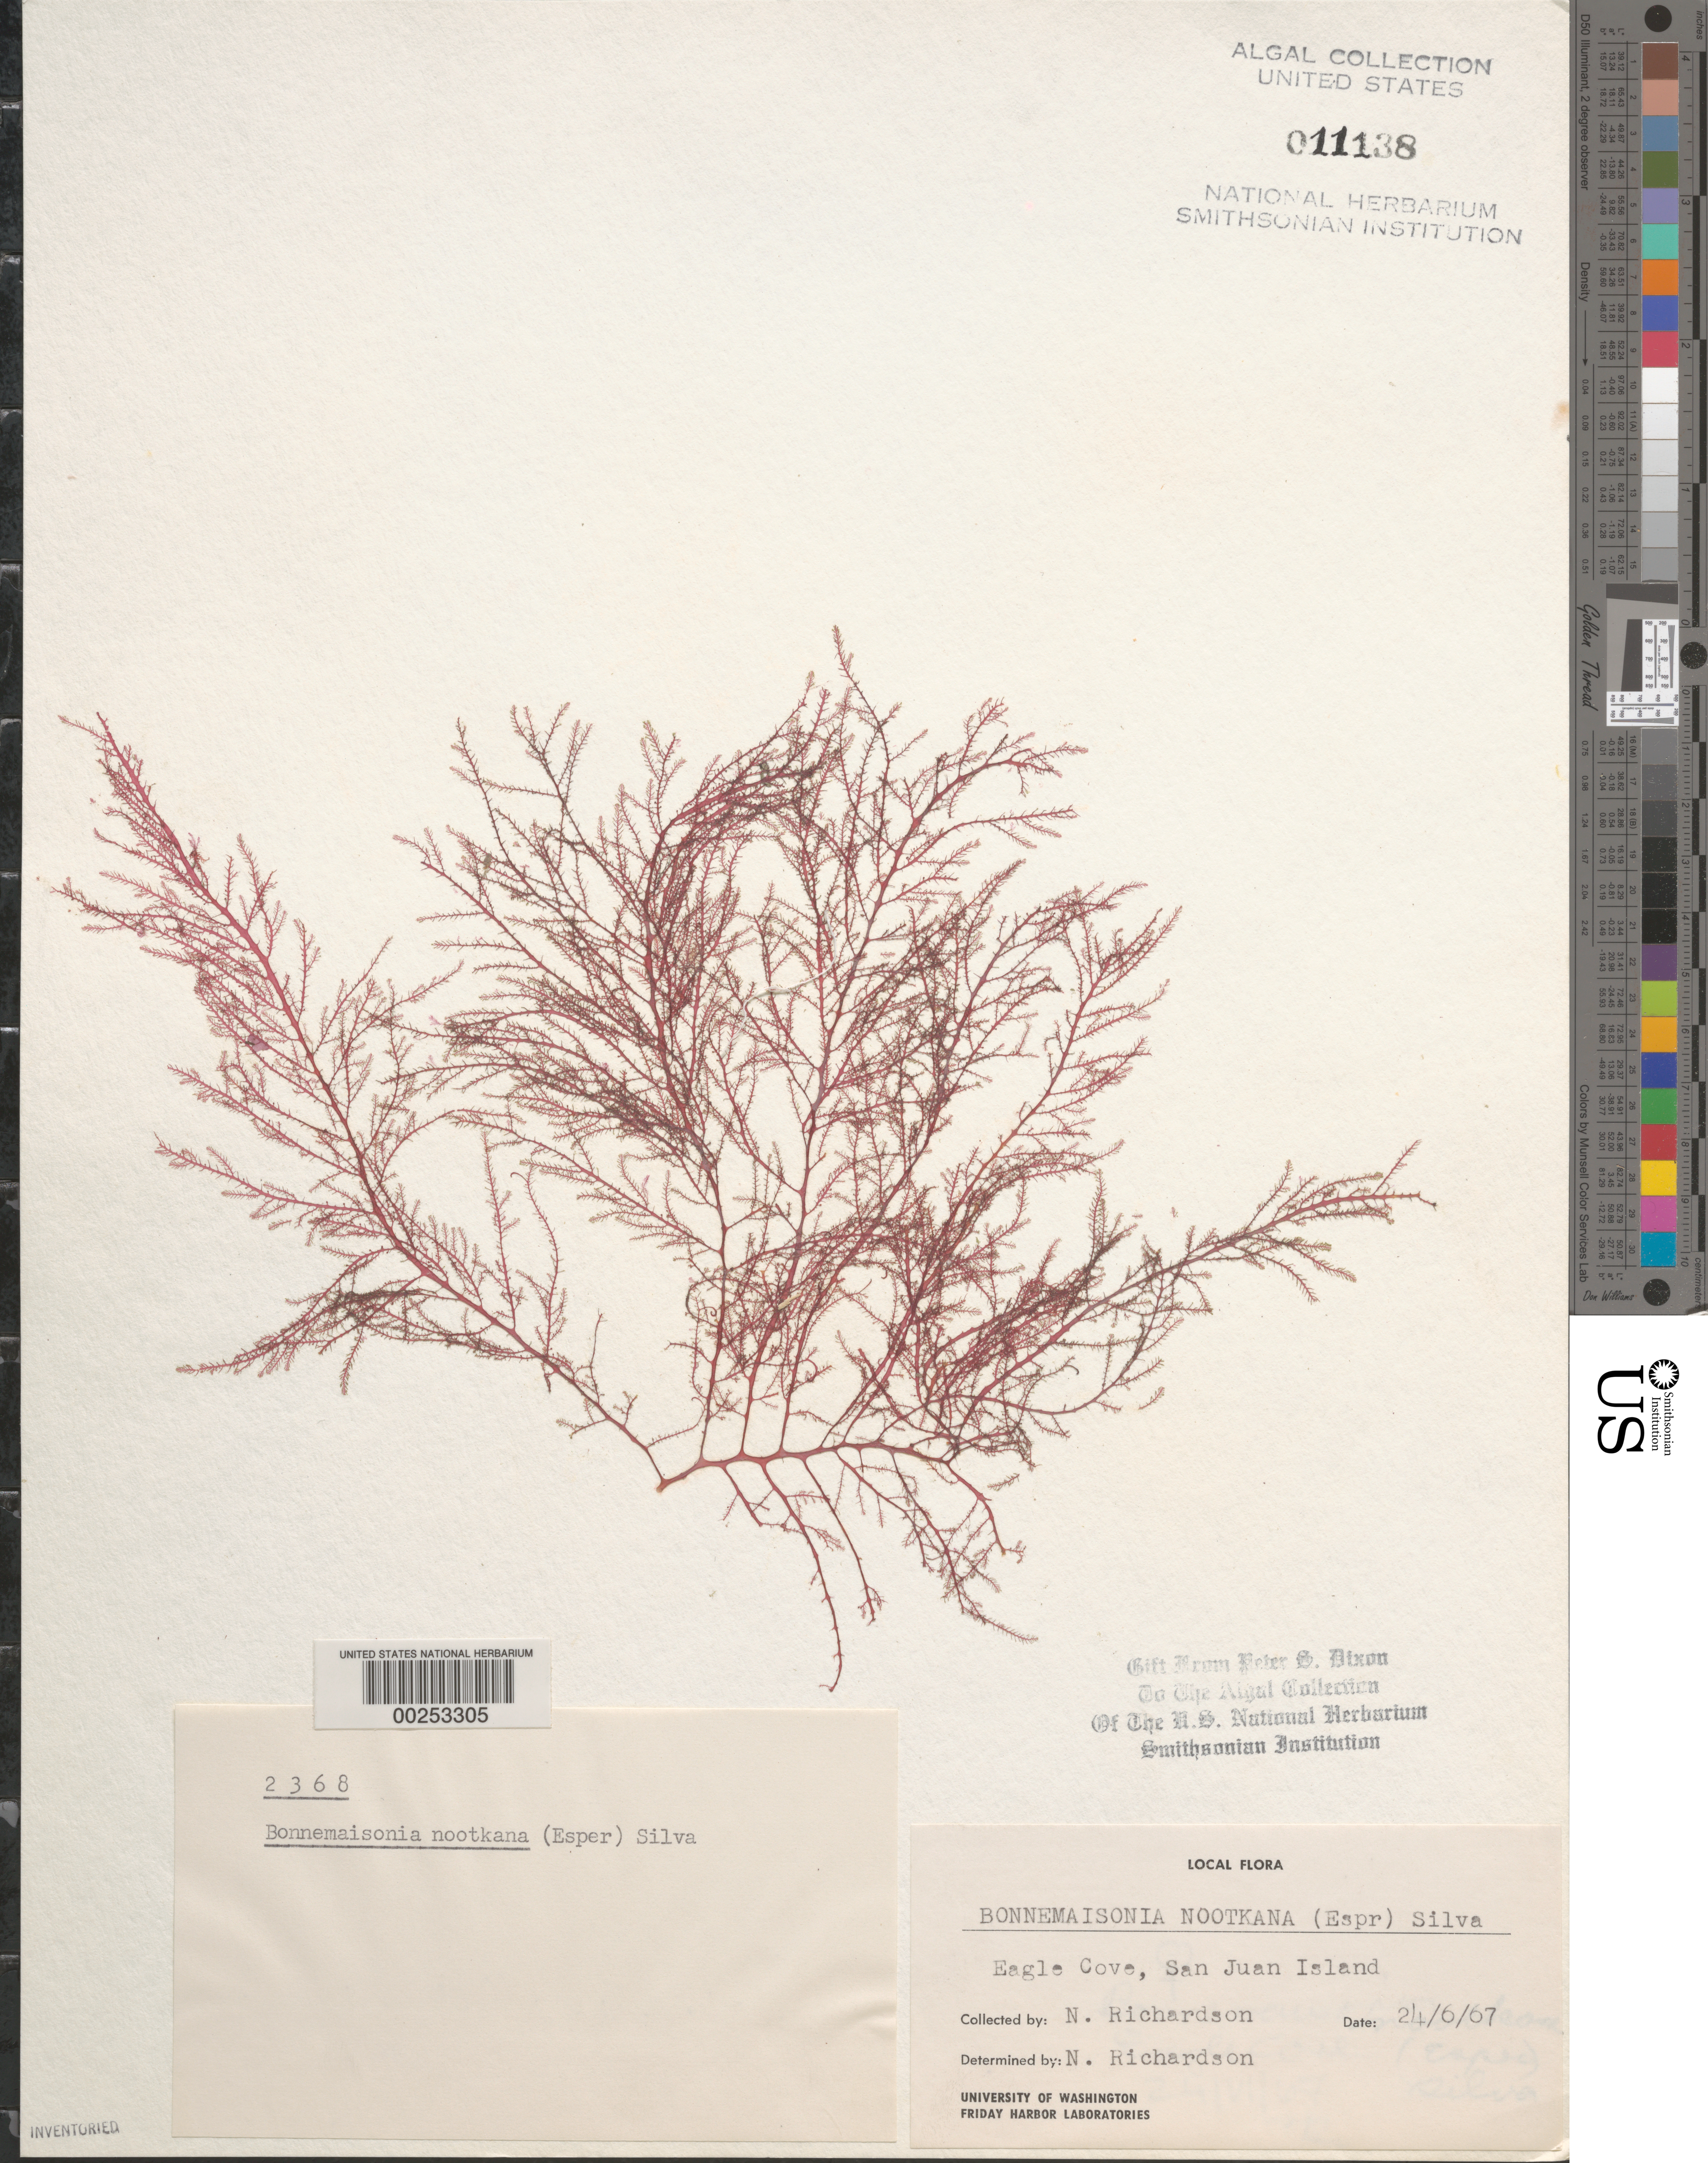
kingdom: Plantae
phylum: Rhodophyta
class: Florideophyceae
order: Bonnemaisoniales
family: Bonnemaisoniaceae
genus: Bonnemaisonia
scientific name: Bonnemaisonia nootkana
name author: (Esper) P.C. Silva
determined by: Richardson, N.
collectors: N. Richardson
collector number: PSD 2368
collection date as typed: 24 Jun 1967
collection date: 1967-06-24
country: United States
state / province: Washington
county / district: San Juan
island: San Juan Island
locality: Eagle Cove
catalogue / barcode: US 11138